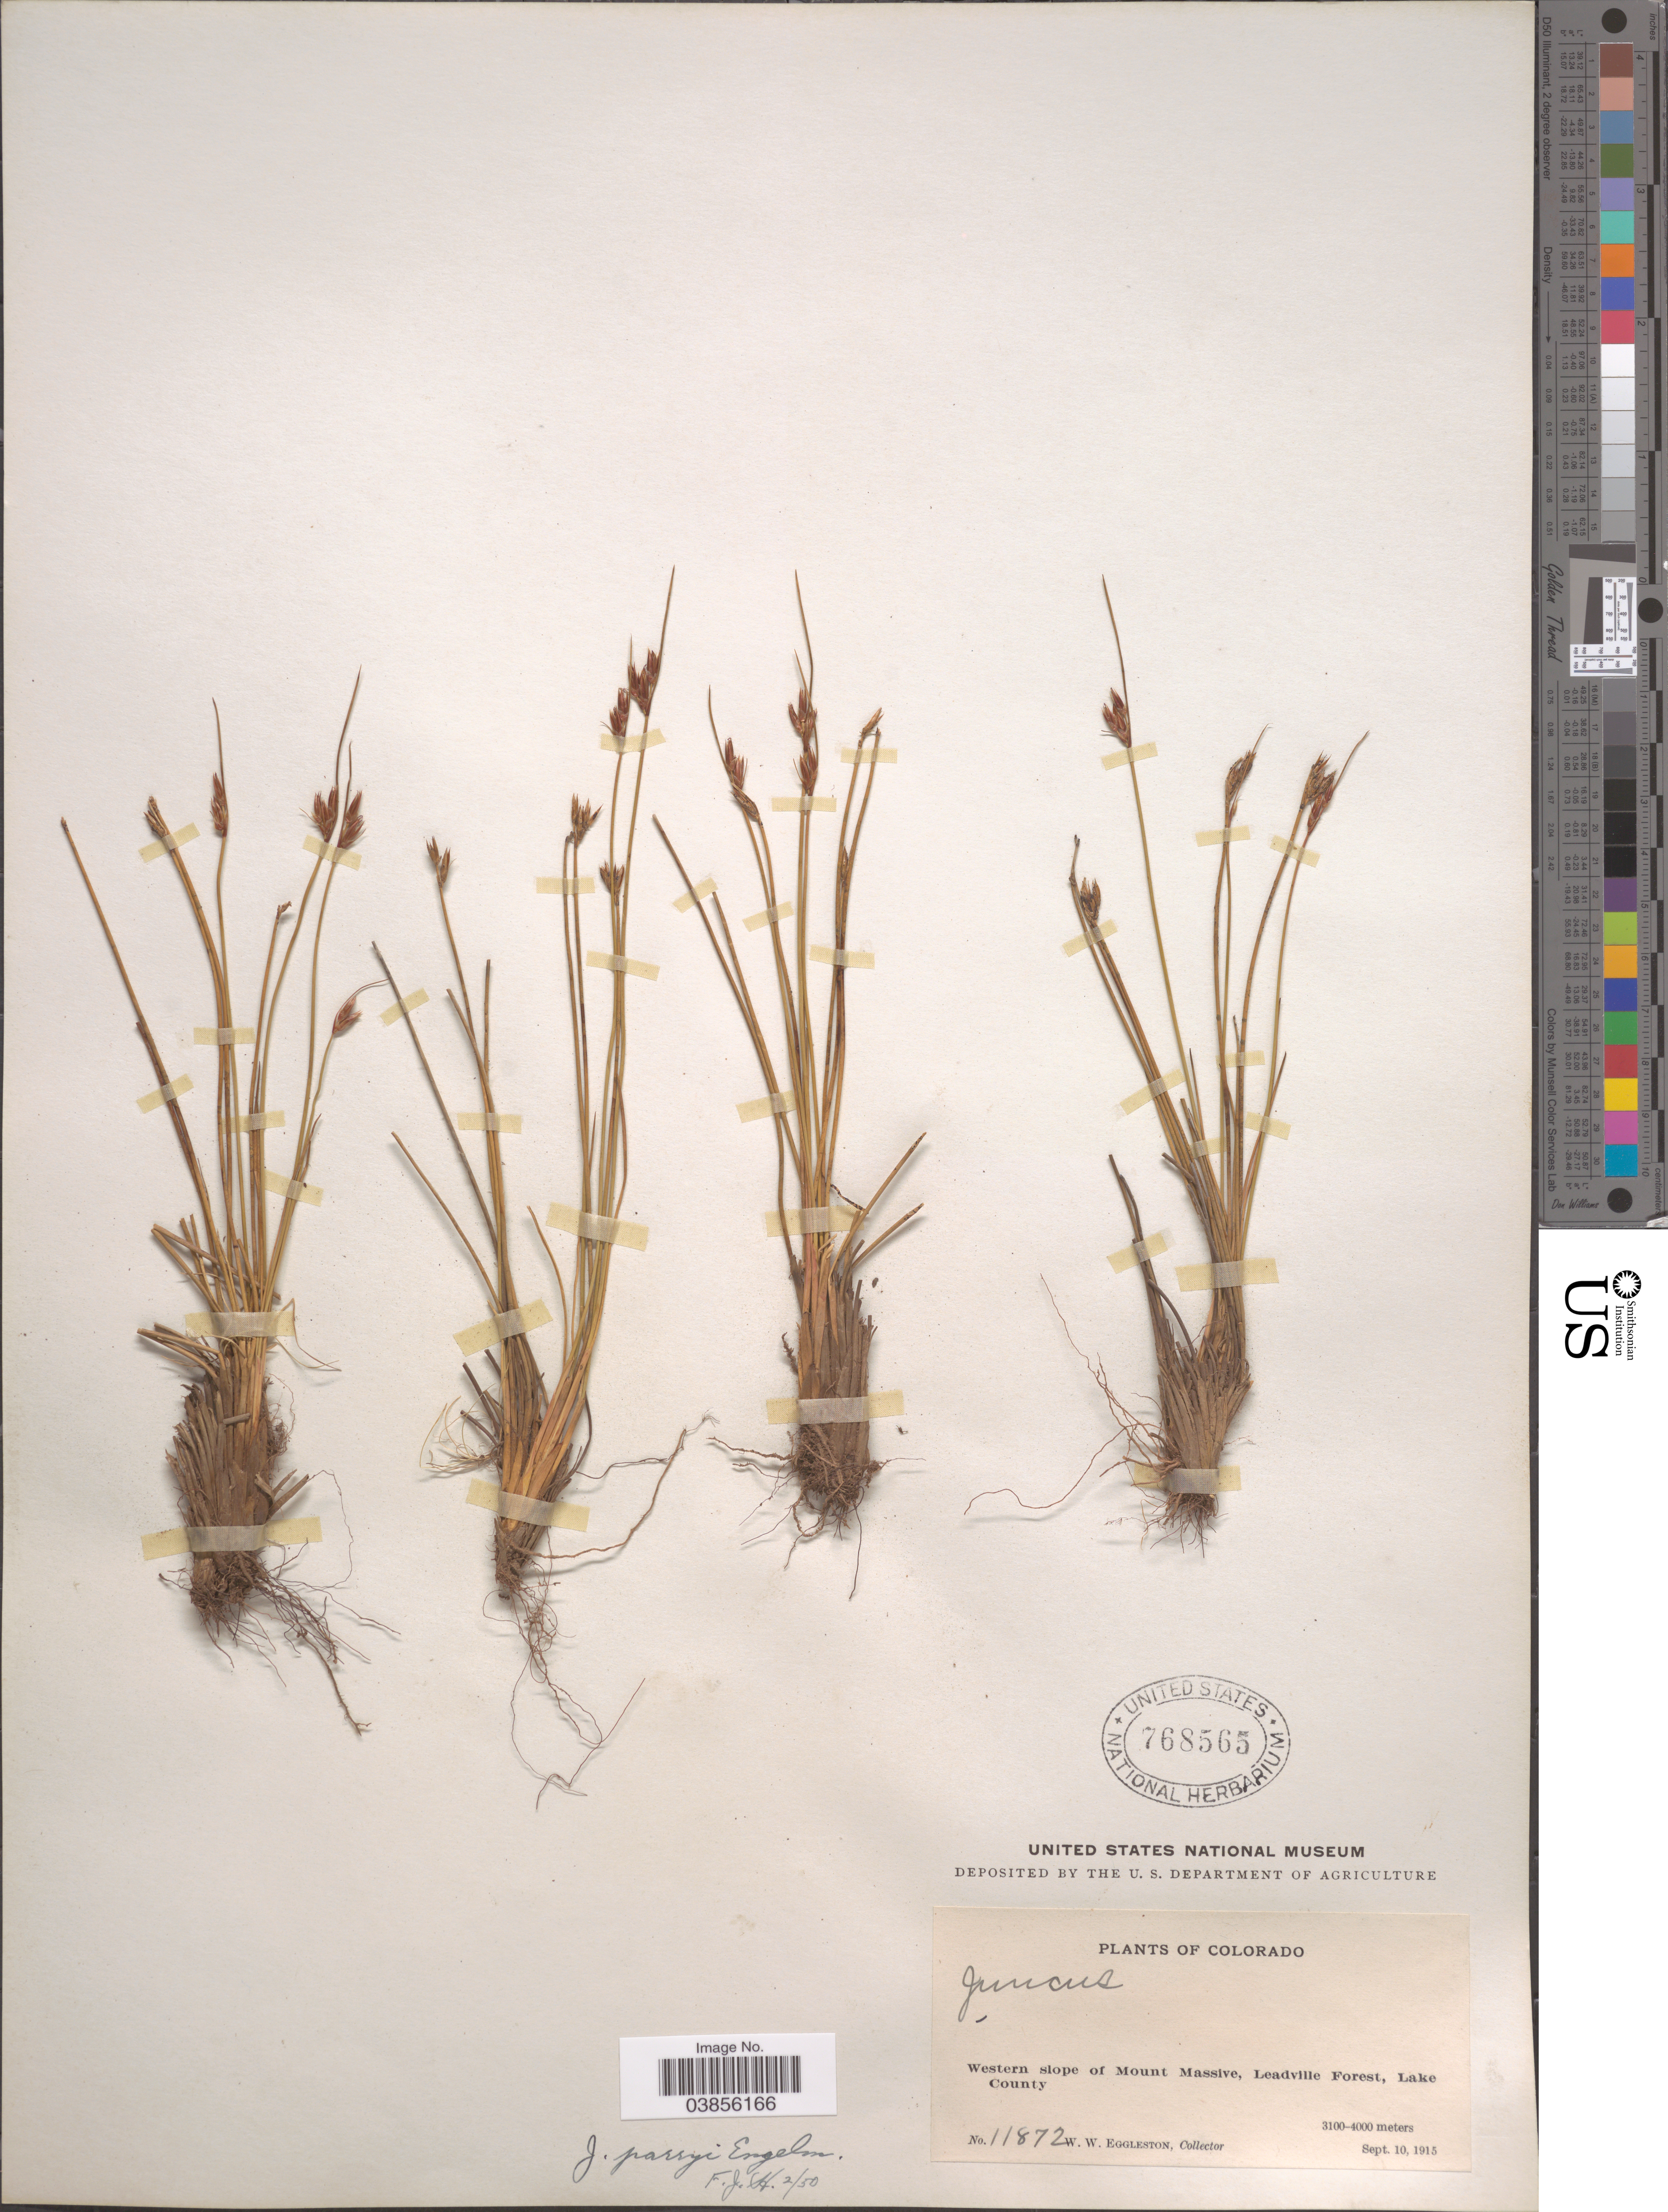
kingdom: Plantae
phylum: Tracheophyta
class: Liliopsida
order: Poales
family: Juncaceae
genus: Juncus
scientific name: Juncus parryi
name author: Engelm.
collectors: W. W. Eggleston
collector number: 11872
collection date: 1915-09-10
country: United States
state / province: Colorado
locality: Western slope of Mount Massive, Leadville Forest, Lake County.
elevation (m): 3100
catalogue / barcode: US 768565